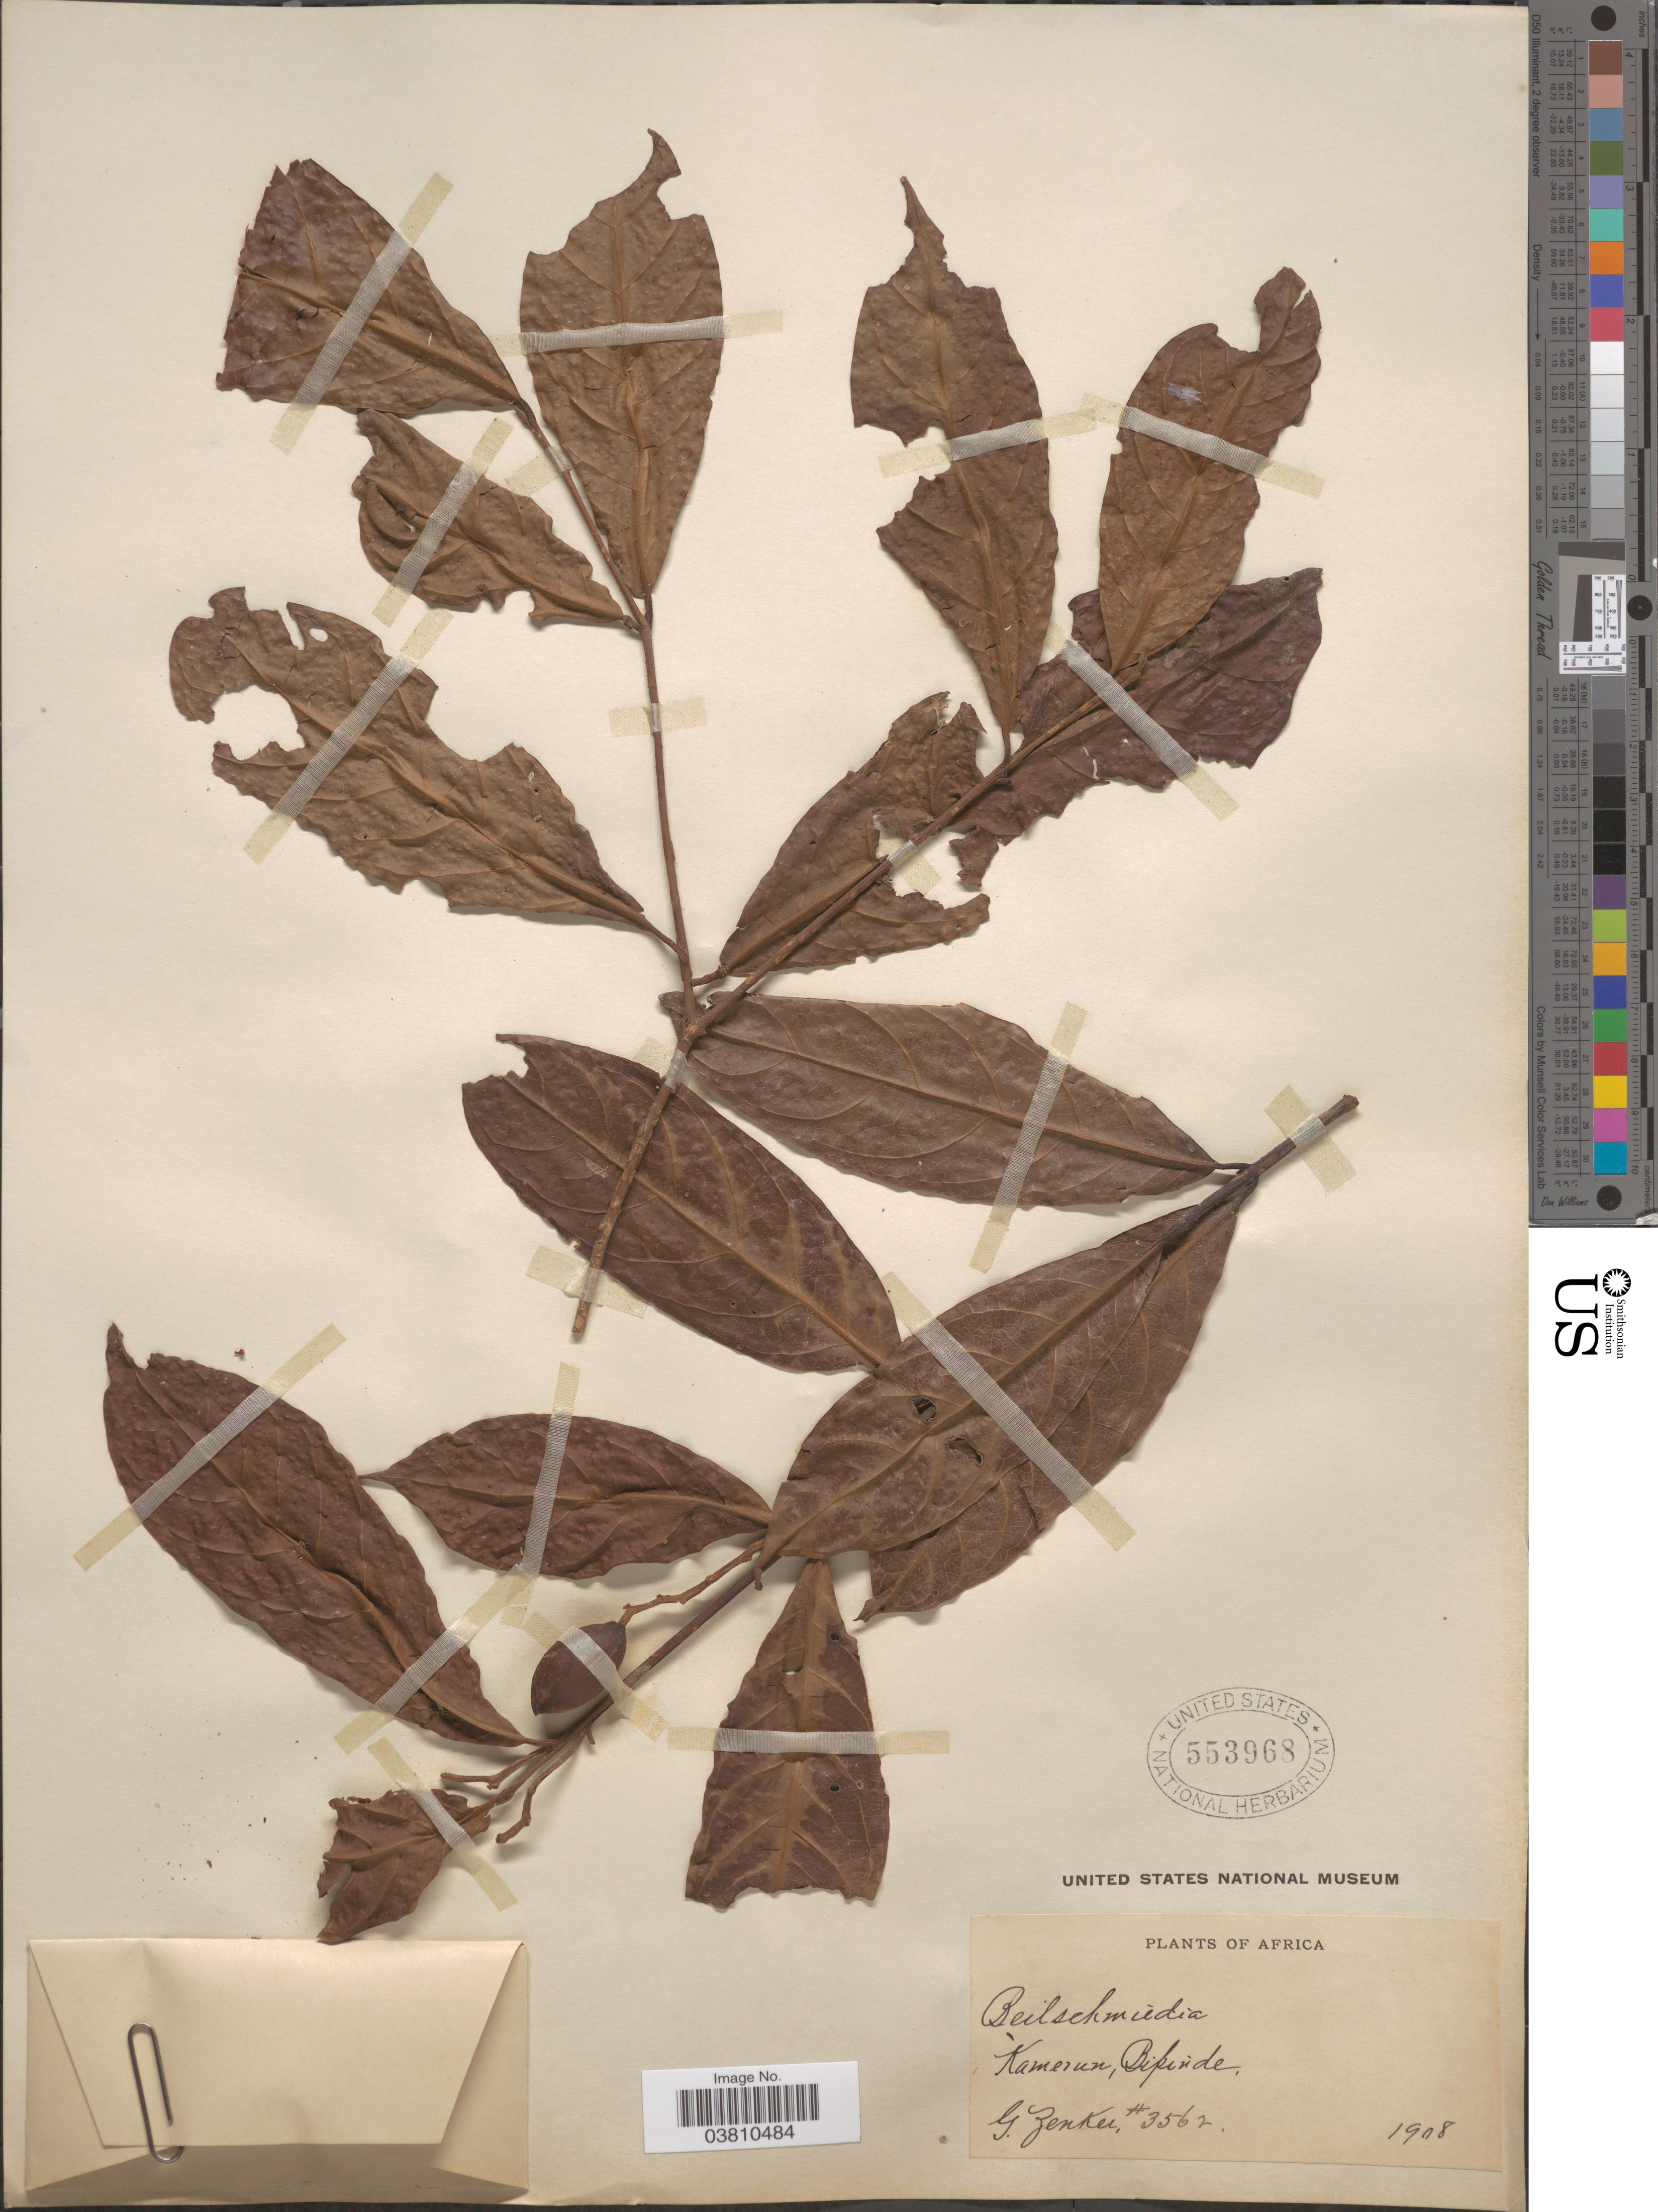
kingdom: Plantae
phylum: Tracheophyta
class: Magnoliopsida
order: Laurales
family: Lauraceae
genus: Beilschmiedia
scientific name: Beilschmiedia sp.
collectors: G. A. Zenker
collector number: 3562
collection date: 1918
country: Cameroon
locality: Bipinde.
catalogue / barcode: US 553968